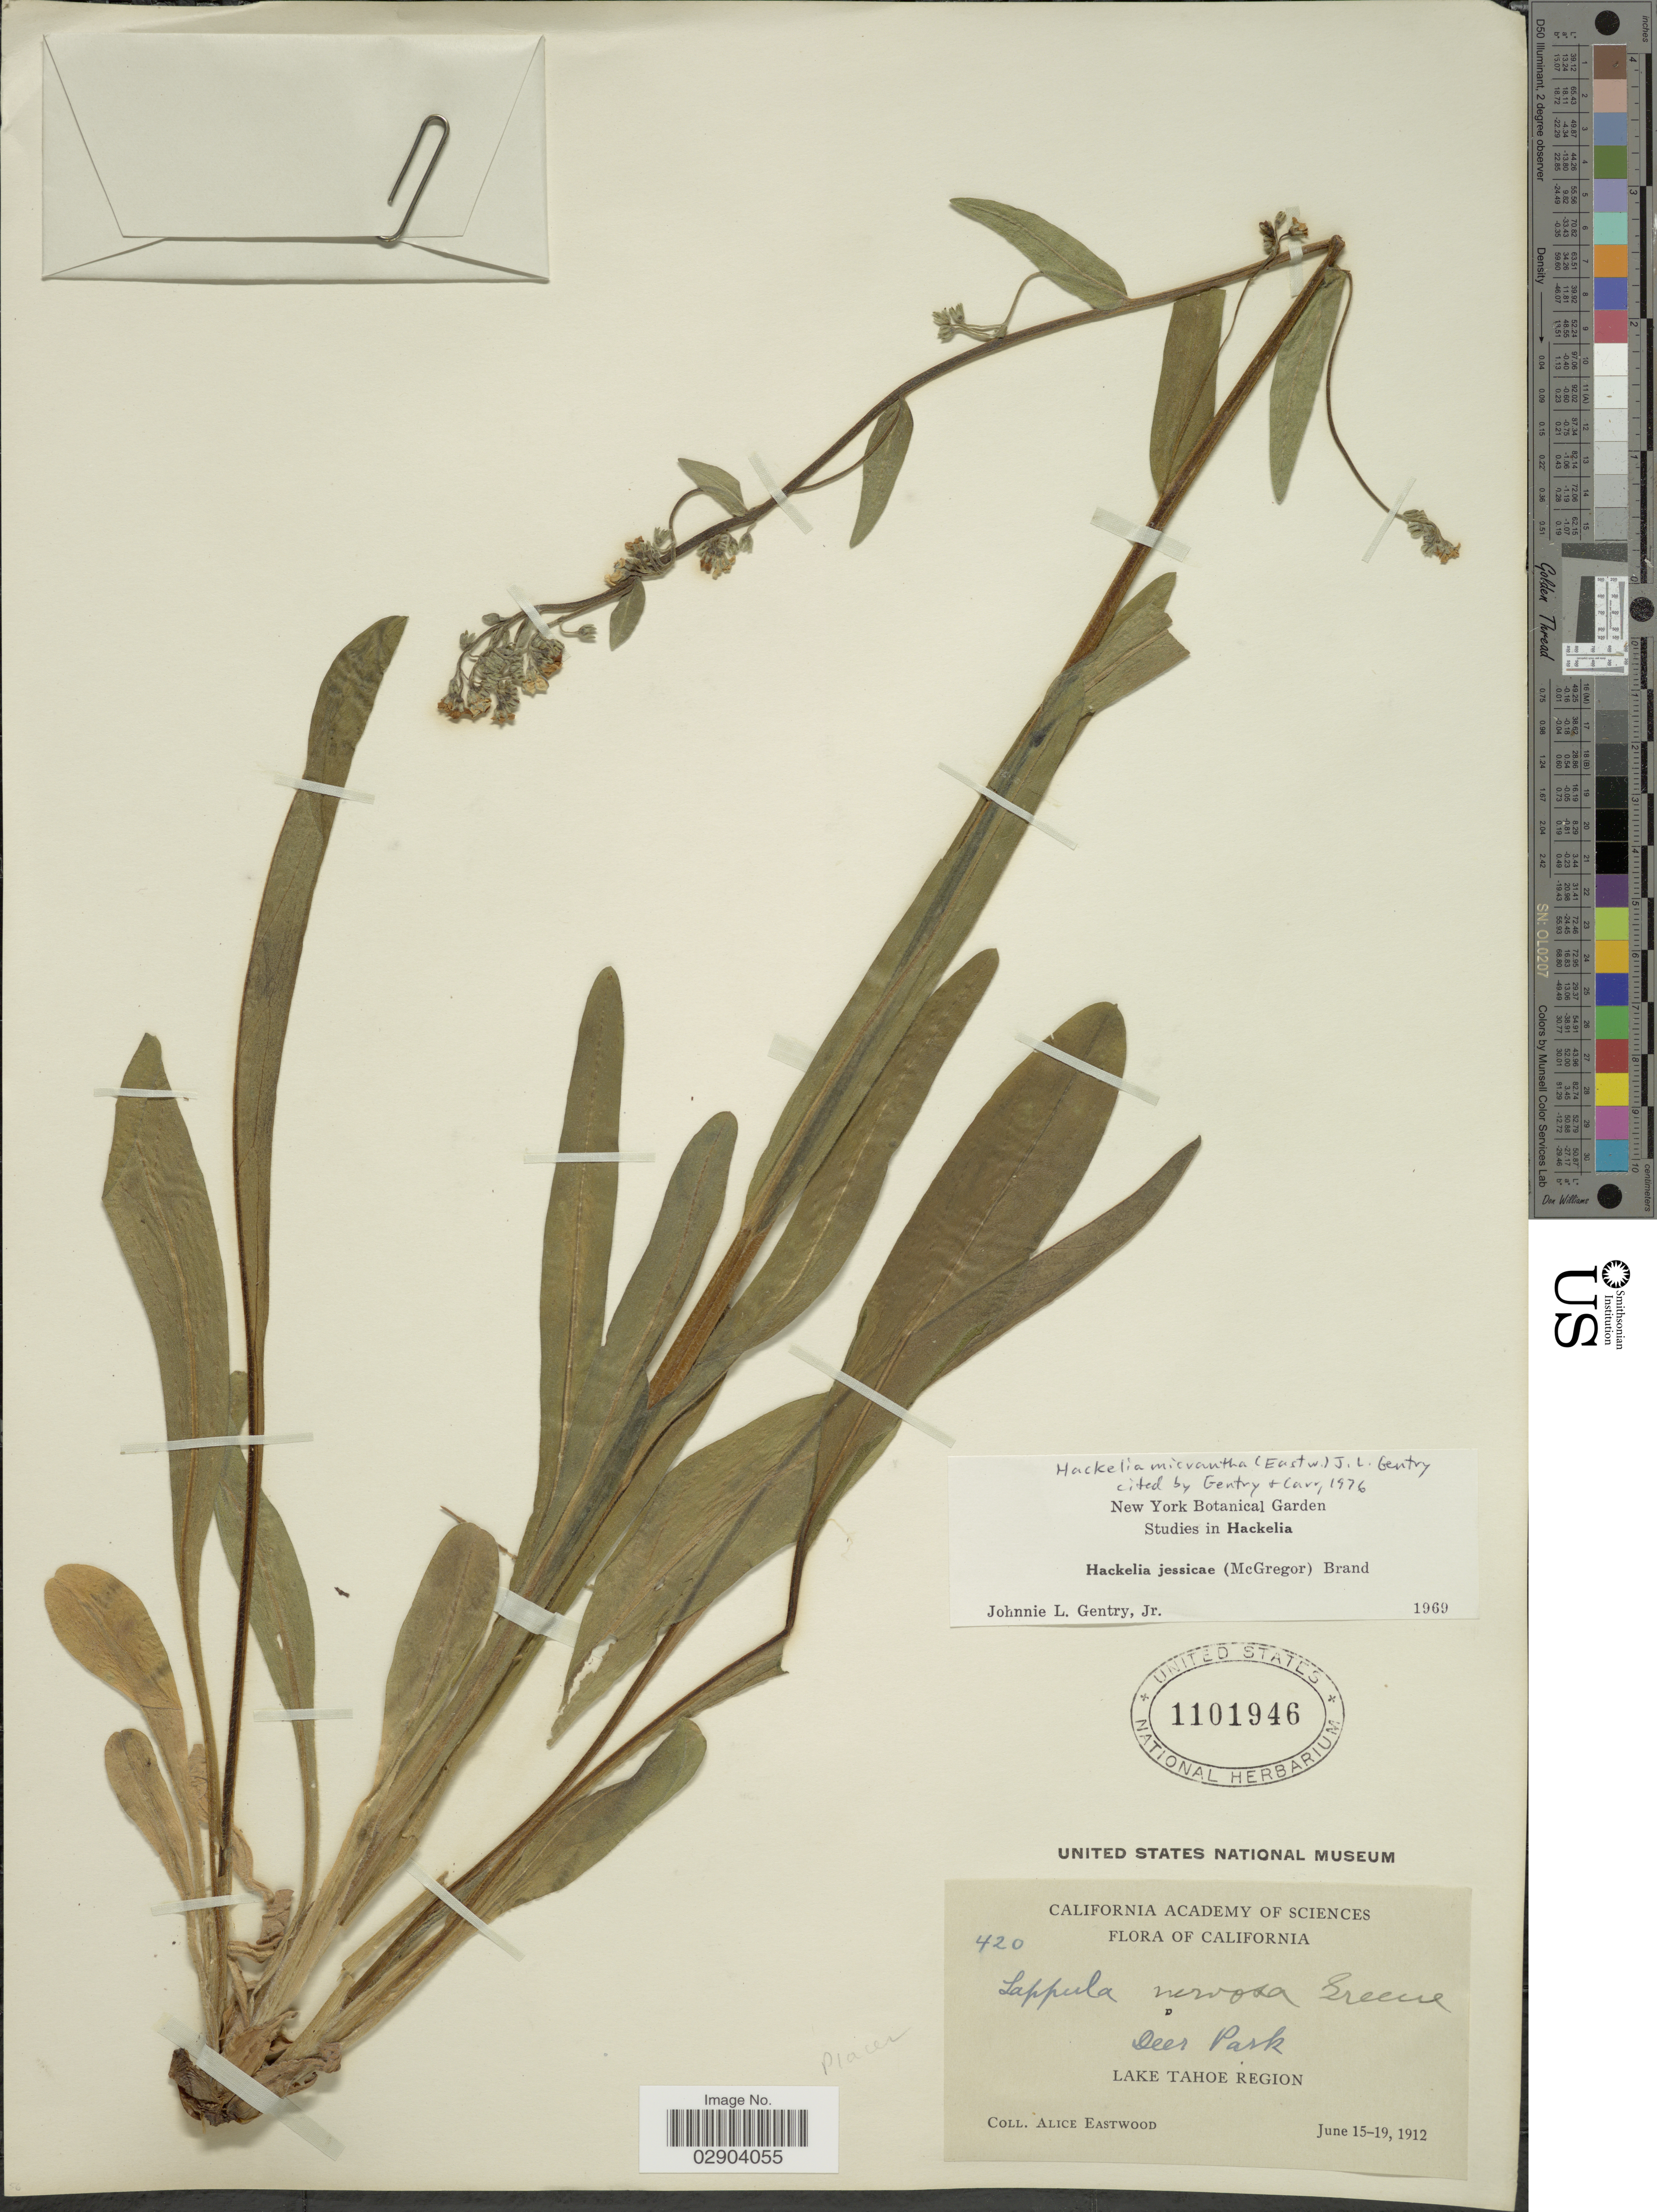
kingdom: Plantae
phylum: Tracheophyta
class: Magnoliopsida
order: Boraginales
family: Boraginaceae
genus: Hackelia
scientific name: Hackelia micrantha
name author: (Eastw.) J.L. Gentry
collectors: A. Eastwood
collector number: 420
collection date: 1912-06-15/1912-06-19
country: United States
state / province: California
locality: Deer Park. Lake Tahoe Region.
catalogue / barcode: US 1101946